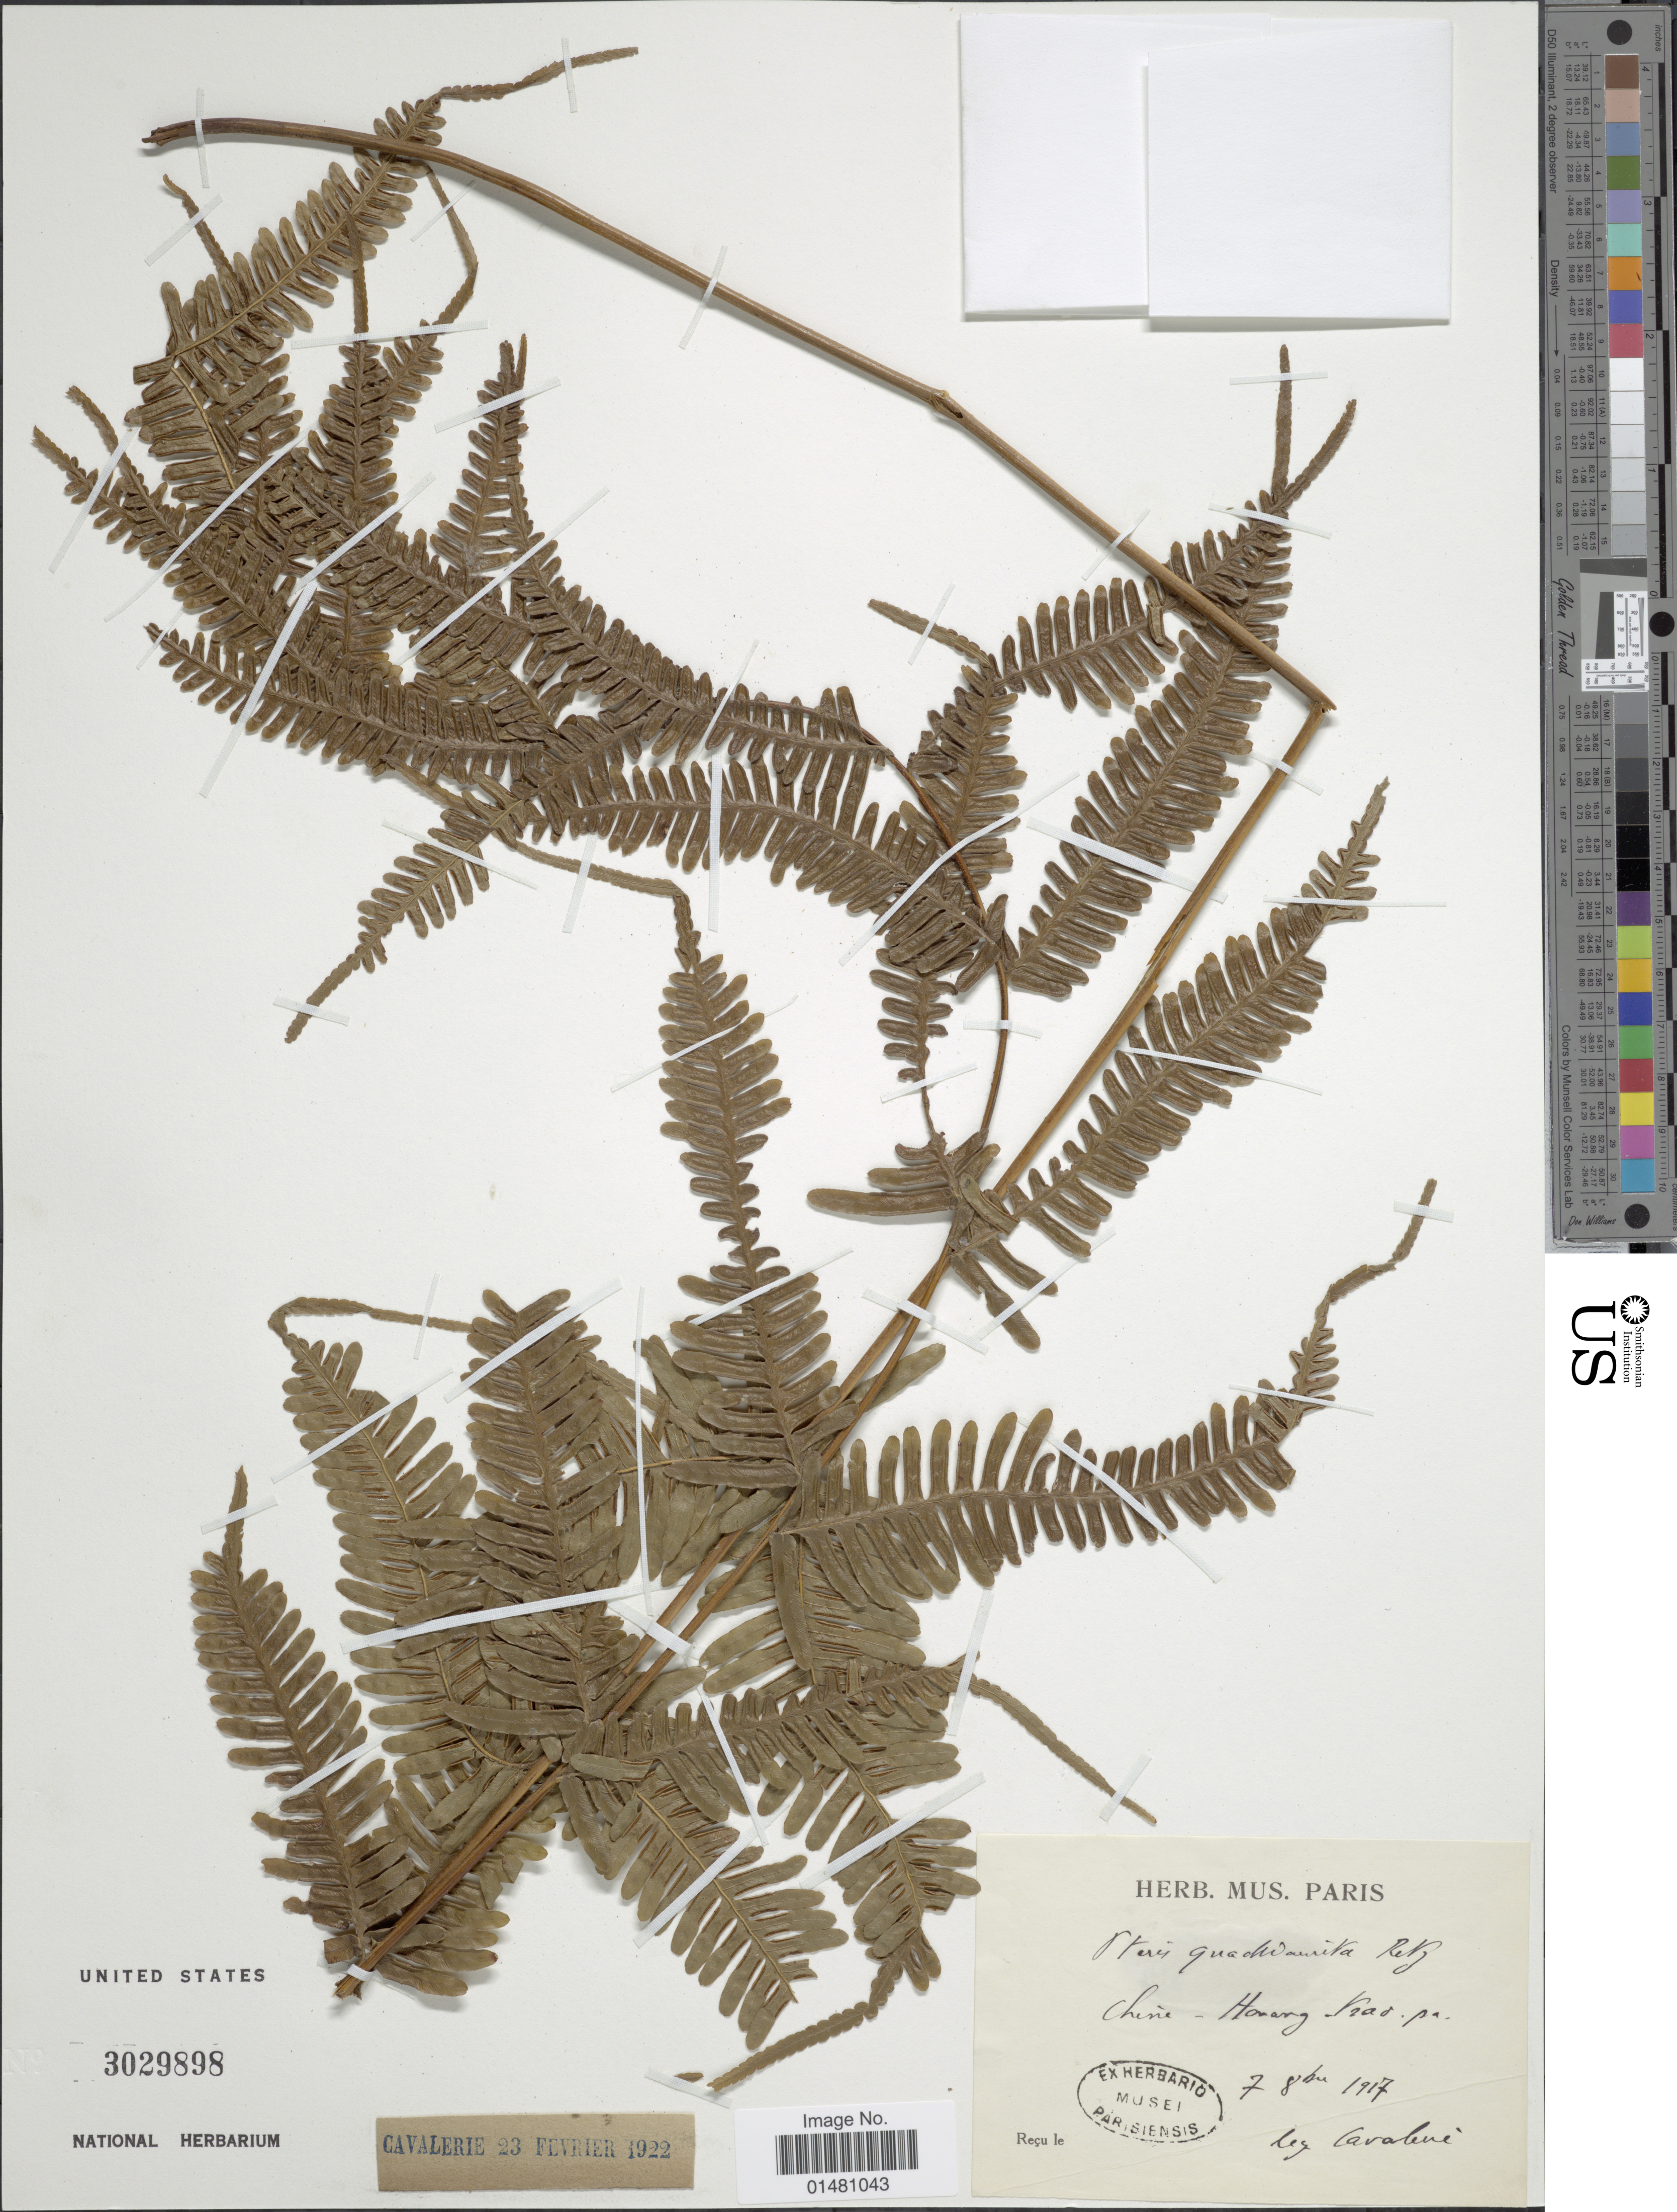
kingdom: Plantae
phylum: Tracheophyta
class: Polypodiopsida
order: Polypodiales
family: Pteridaceae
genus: Pteris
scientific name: Pteris quadriaurita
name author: Retz.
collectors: -. Cavalerie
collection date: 1917-08-07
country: China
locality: Horeng-Vrad pr [interpreted]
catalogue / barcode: US 3029898